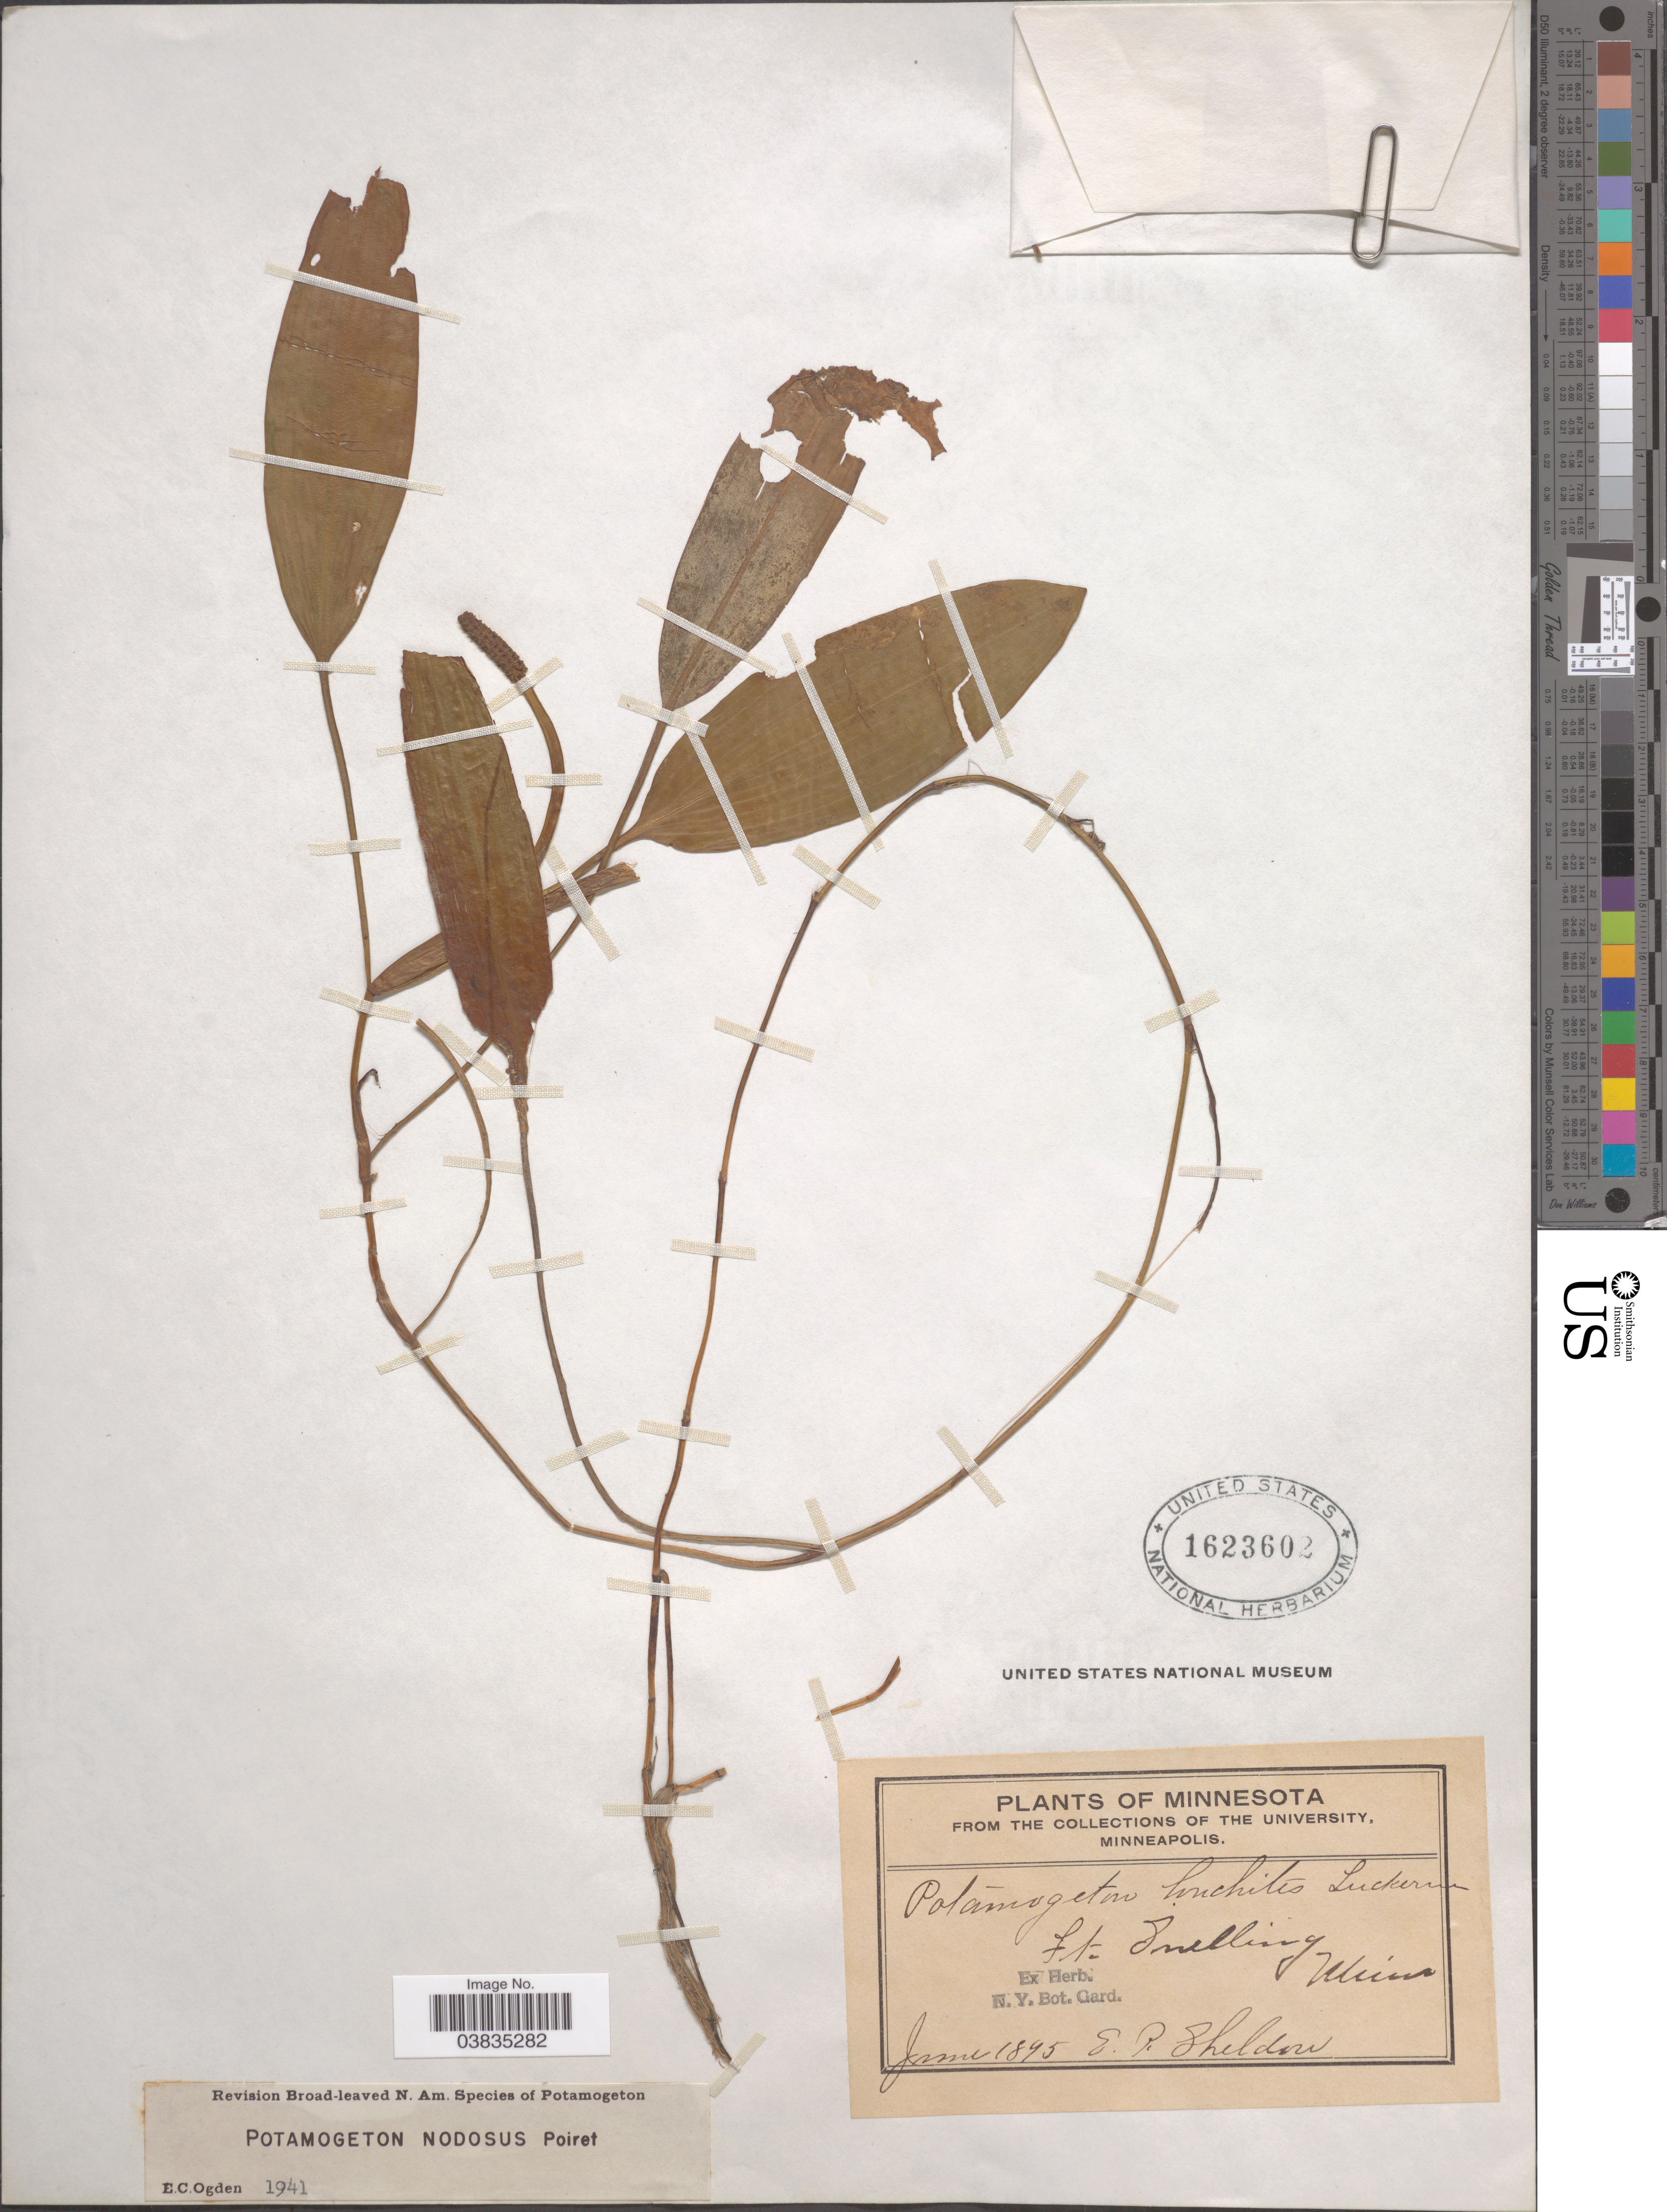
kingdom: Plantae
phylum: Tracheophyta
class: Liliopsida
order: Alismatales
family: Potamogetonaceae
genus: Potamogeton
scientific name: Potamogeton nodosus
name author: Poir.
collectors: E. P. Sheldon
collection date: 1895-06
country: United States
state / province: Minnesota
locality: Ft. Snelling.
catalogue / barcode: US 1623602